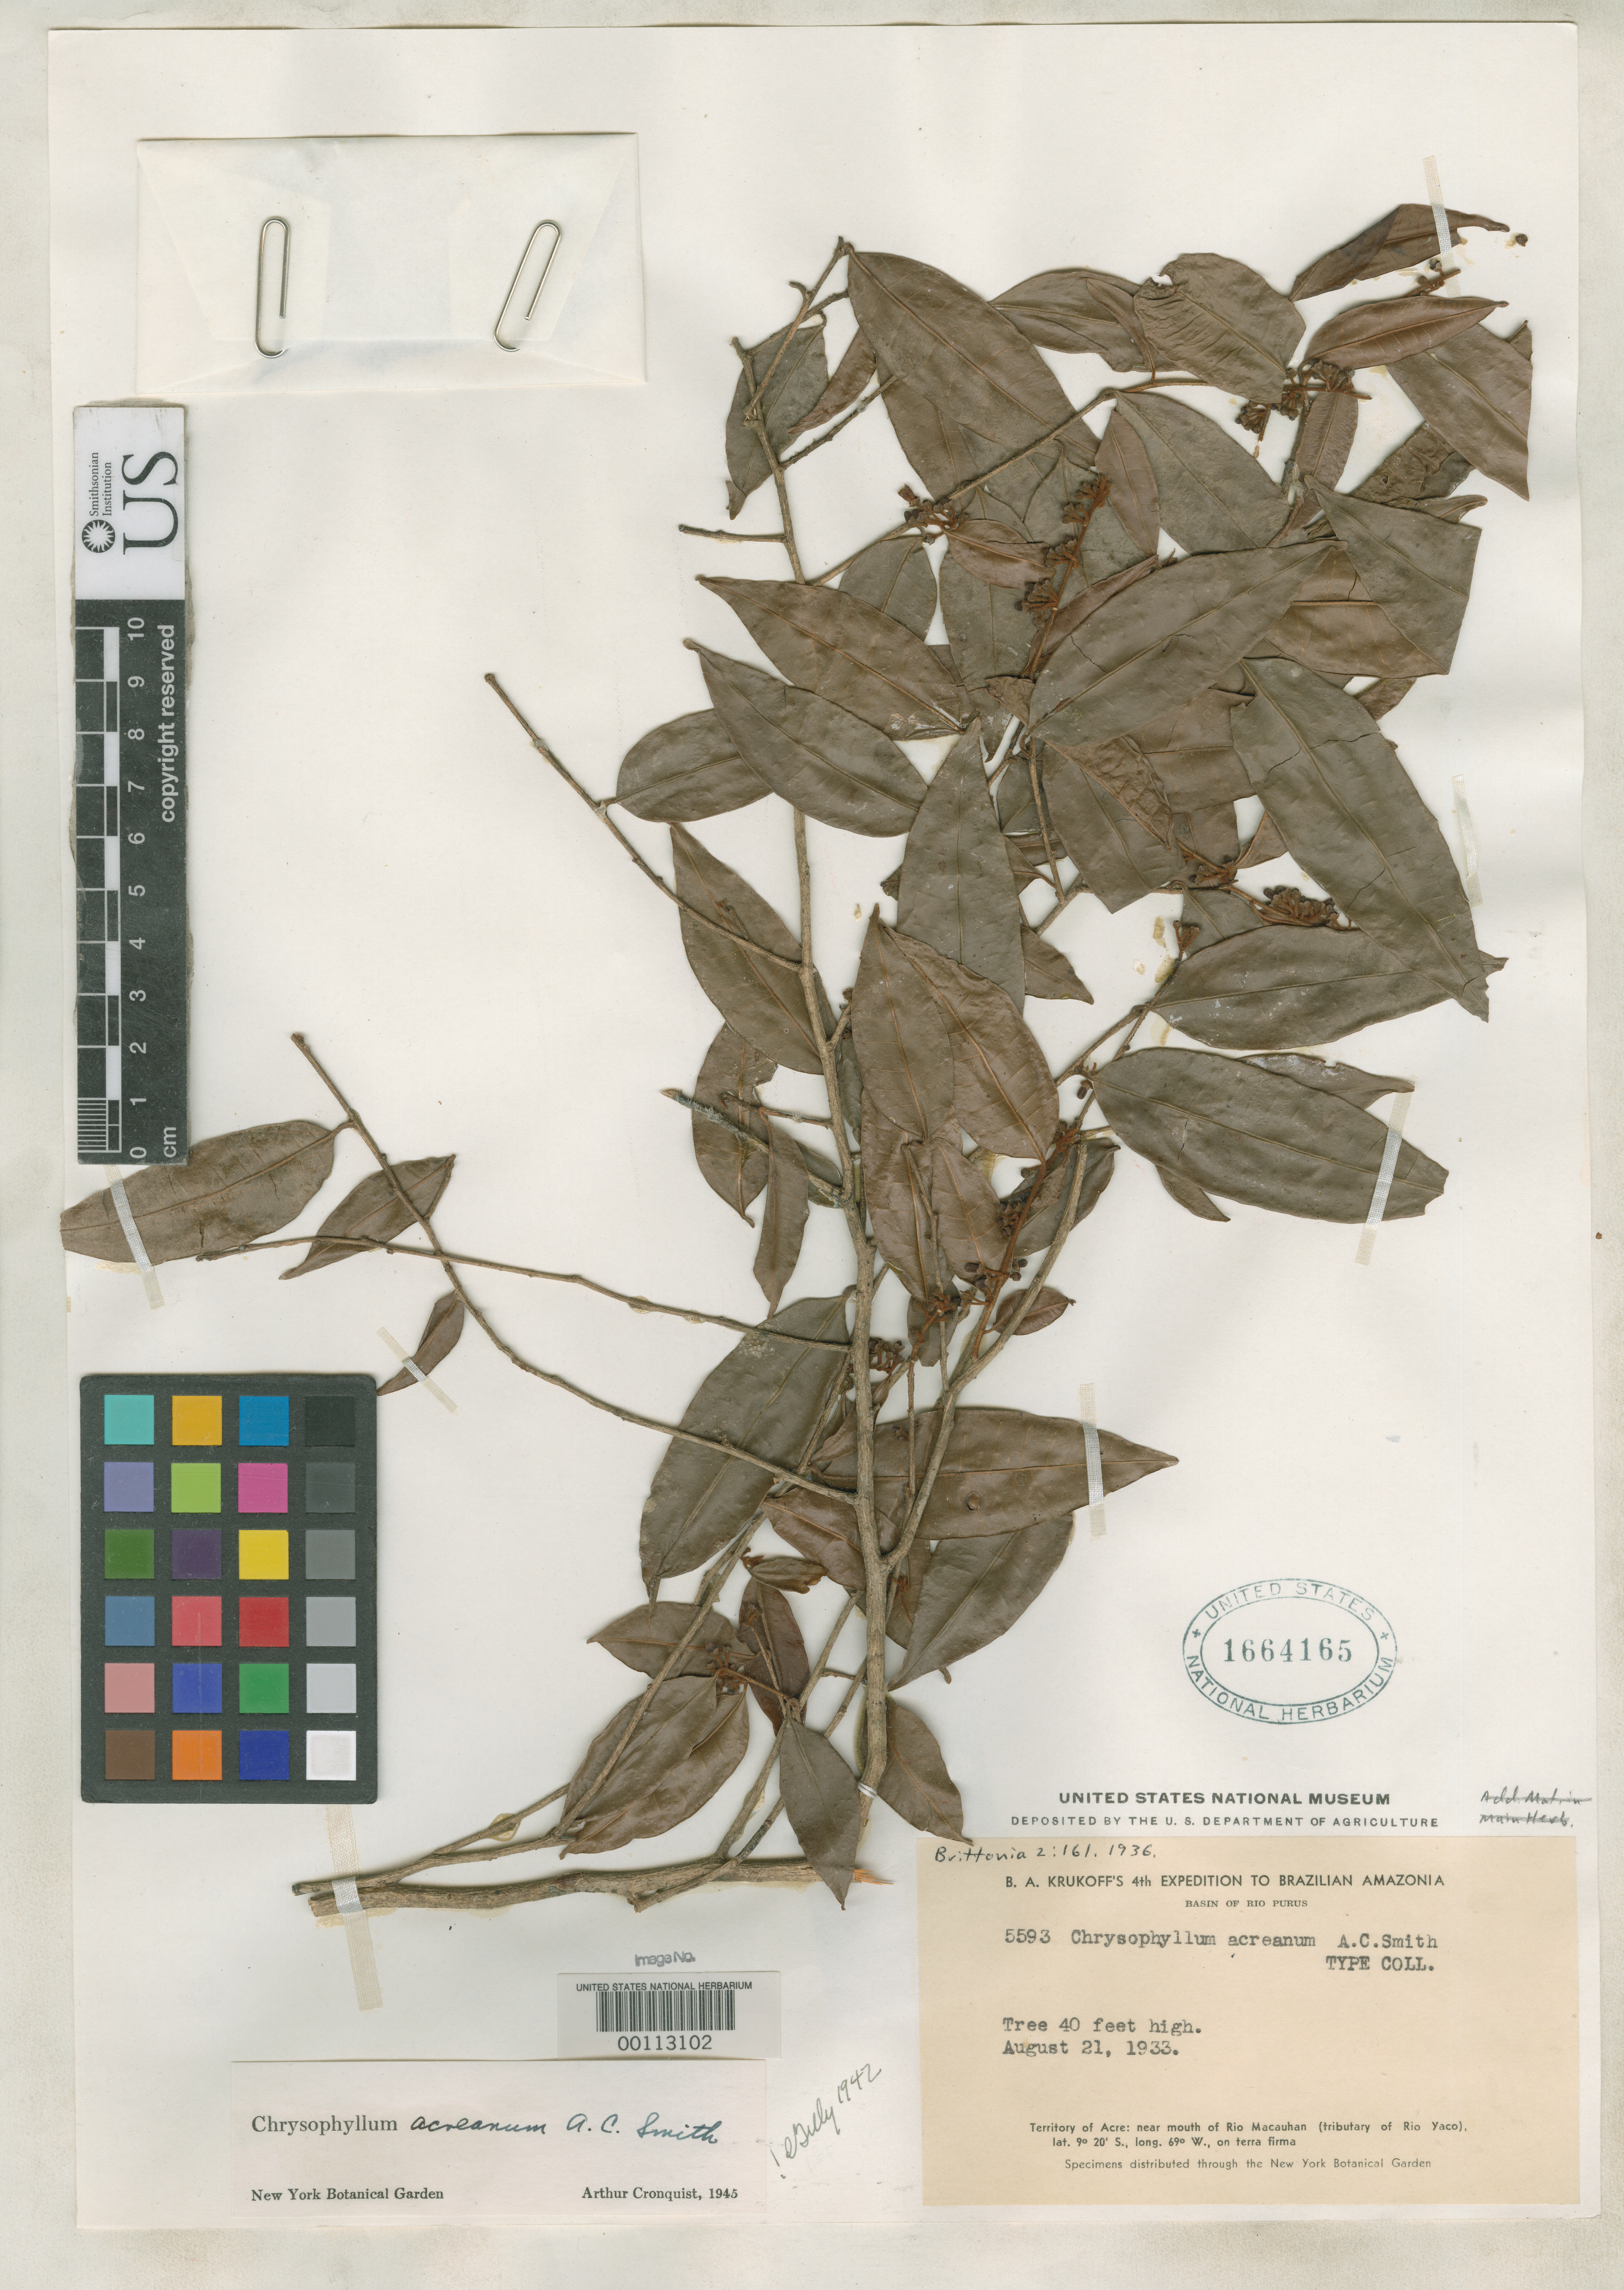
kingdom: Plantae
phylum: Tracheophyta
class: Magnoliopsida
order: Ericales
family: Sapotaceae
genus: Chrysophyllum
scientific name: Chrysophyllum acreanum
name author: A.C. Sm.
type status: Isotype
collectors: B. A. Krukoff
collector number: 5593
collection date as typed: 21 Aug 1933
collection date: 1933-08-21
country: Brazil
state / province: Acre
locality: Near mouth of Rio Macauhan.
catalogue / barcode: US 1664165